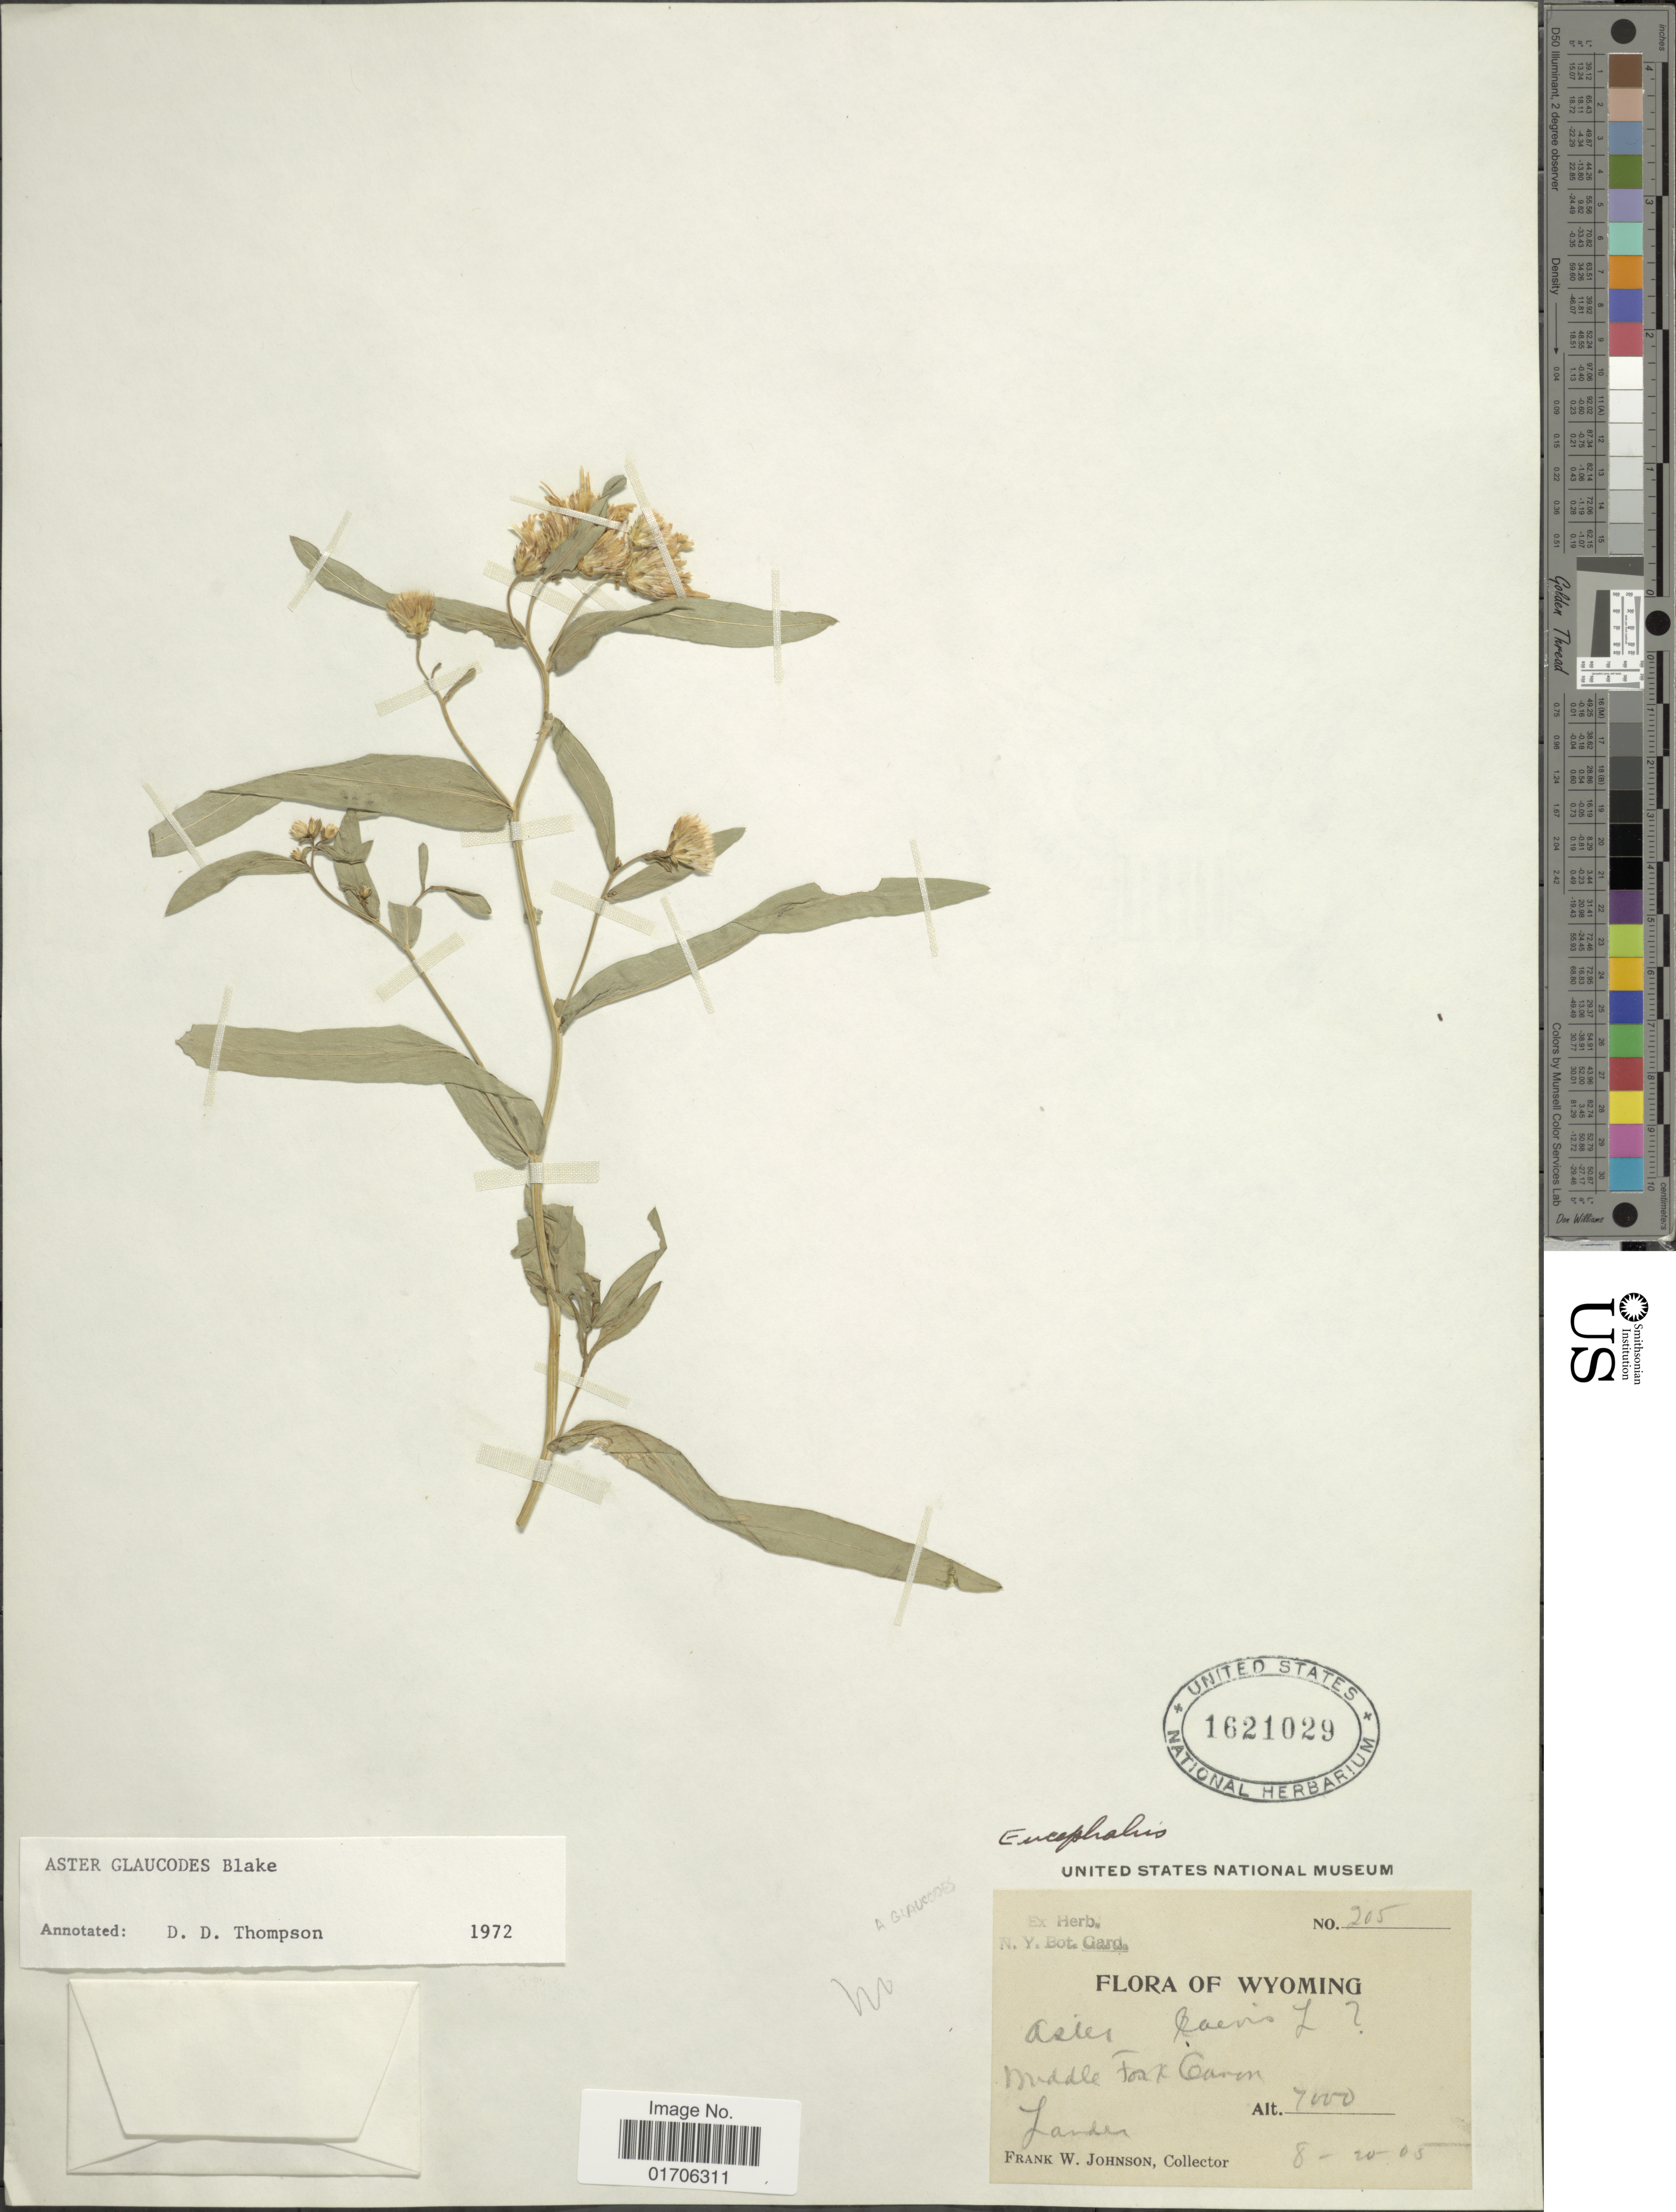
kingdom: Plantae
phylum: Tracheophyta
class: Magnoliopsida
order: Asterales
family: Asteraceae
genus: Eurybia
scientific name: Eurybia glauca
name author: (Nutt.) G.L. Nesom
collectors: F. W. Johnson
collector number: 205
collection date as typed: Transcribed d/m/y: 20/8/5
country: United States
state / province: Wyoming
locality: Middle Fox Canon. Landen.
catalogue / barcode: US 1621029